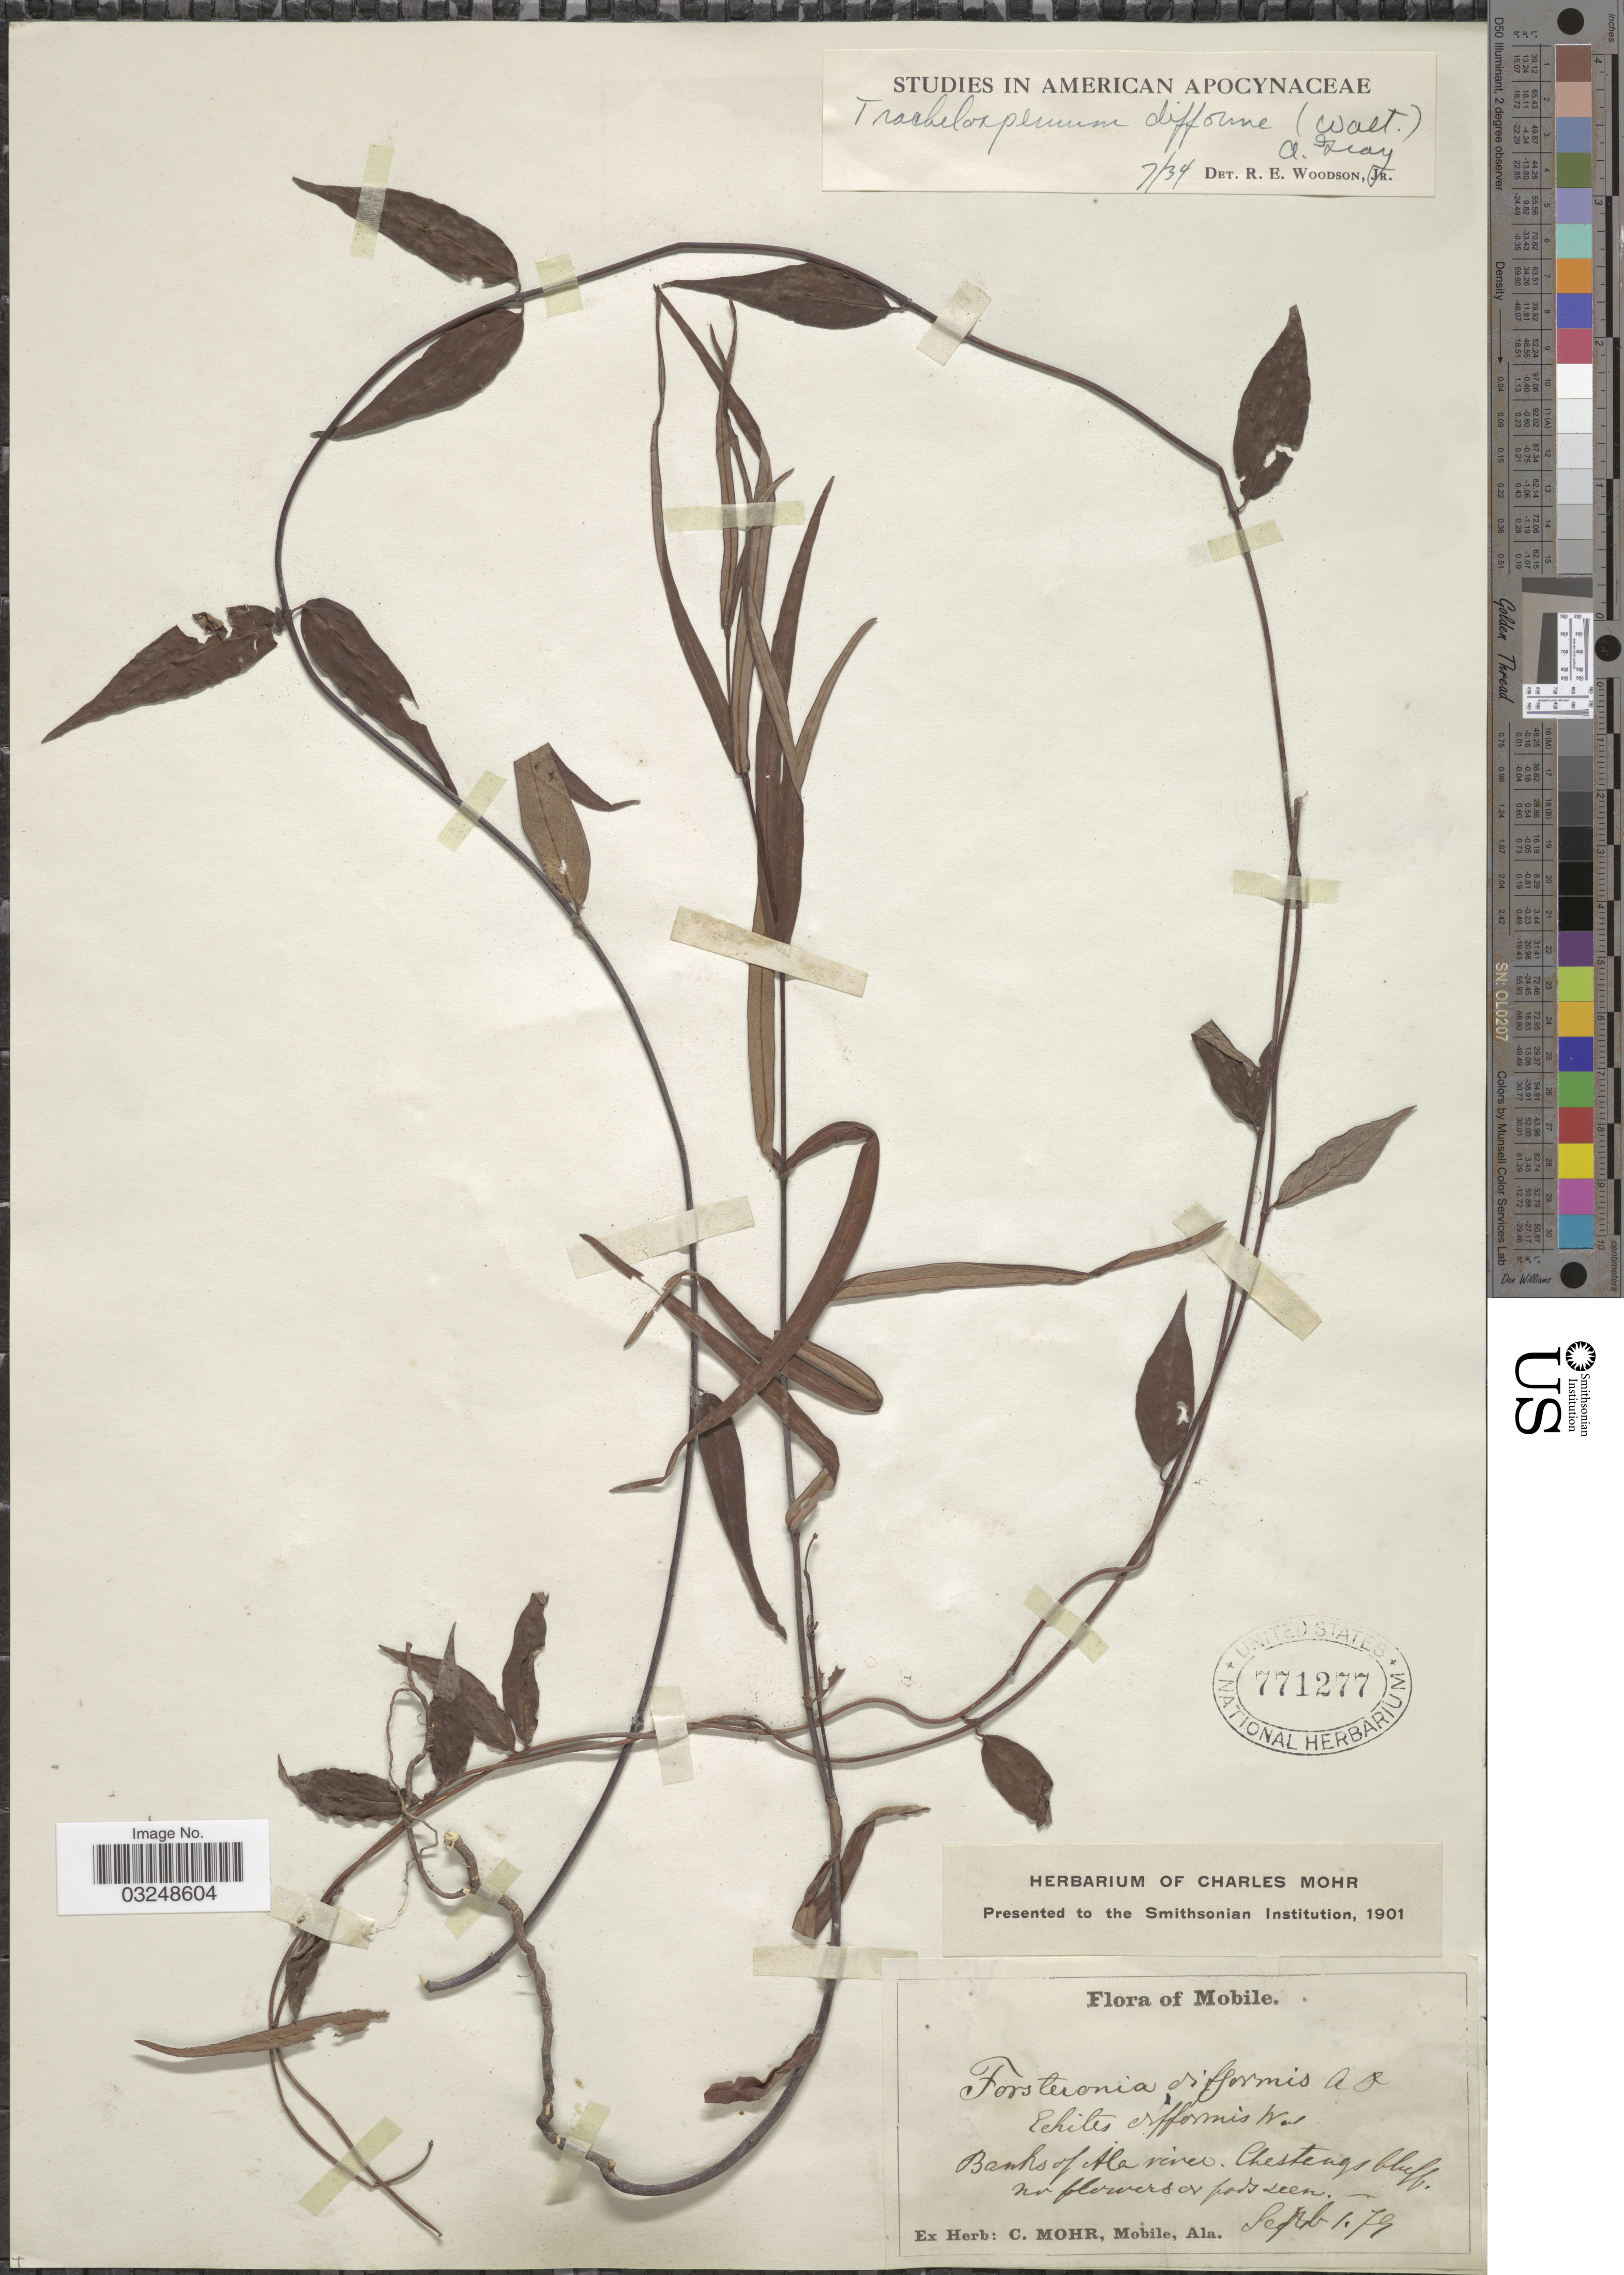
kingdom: Plantae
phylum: Tracheophyta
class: Magnoliopsida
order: Gentianales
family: Apocynaceae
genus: Trachelospermum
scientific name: Trachelospermum difforme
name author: (Walter) A. Gray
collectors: ex herb. Charles Mohr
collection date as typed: Transcribed d/m/y: 1/9/79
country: United States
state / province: Alabama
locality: Mobile. Banks of the river. Chestangs bluff.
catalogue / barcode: US 771277